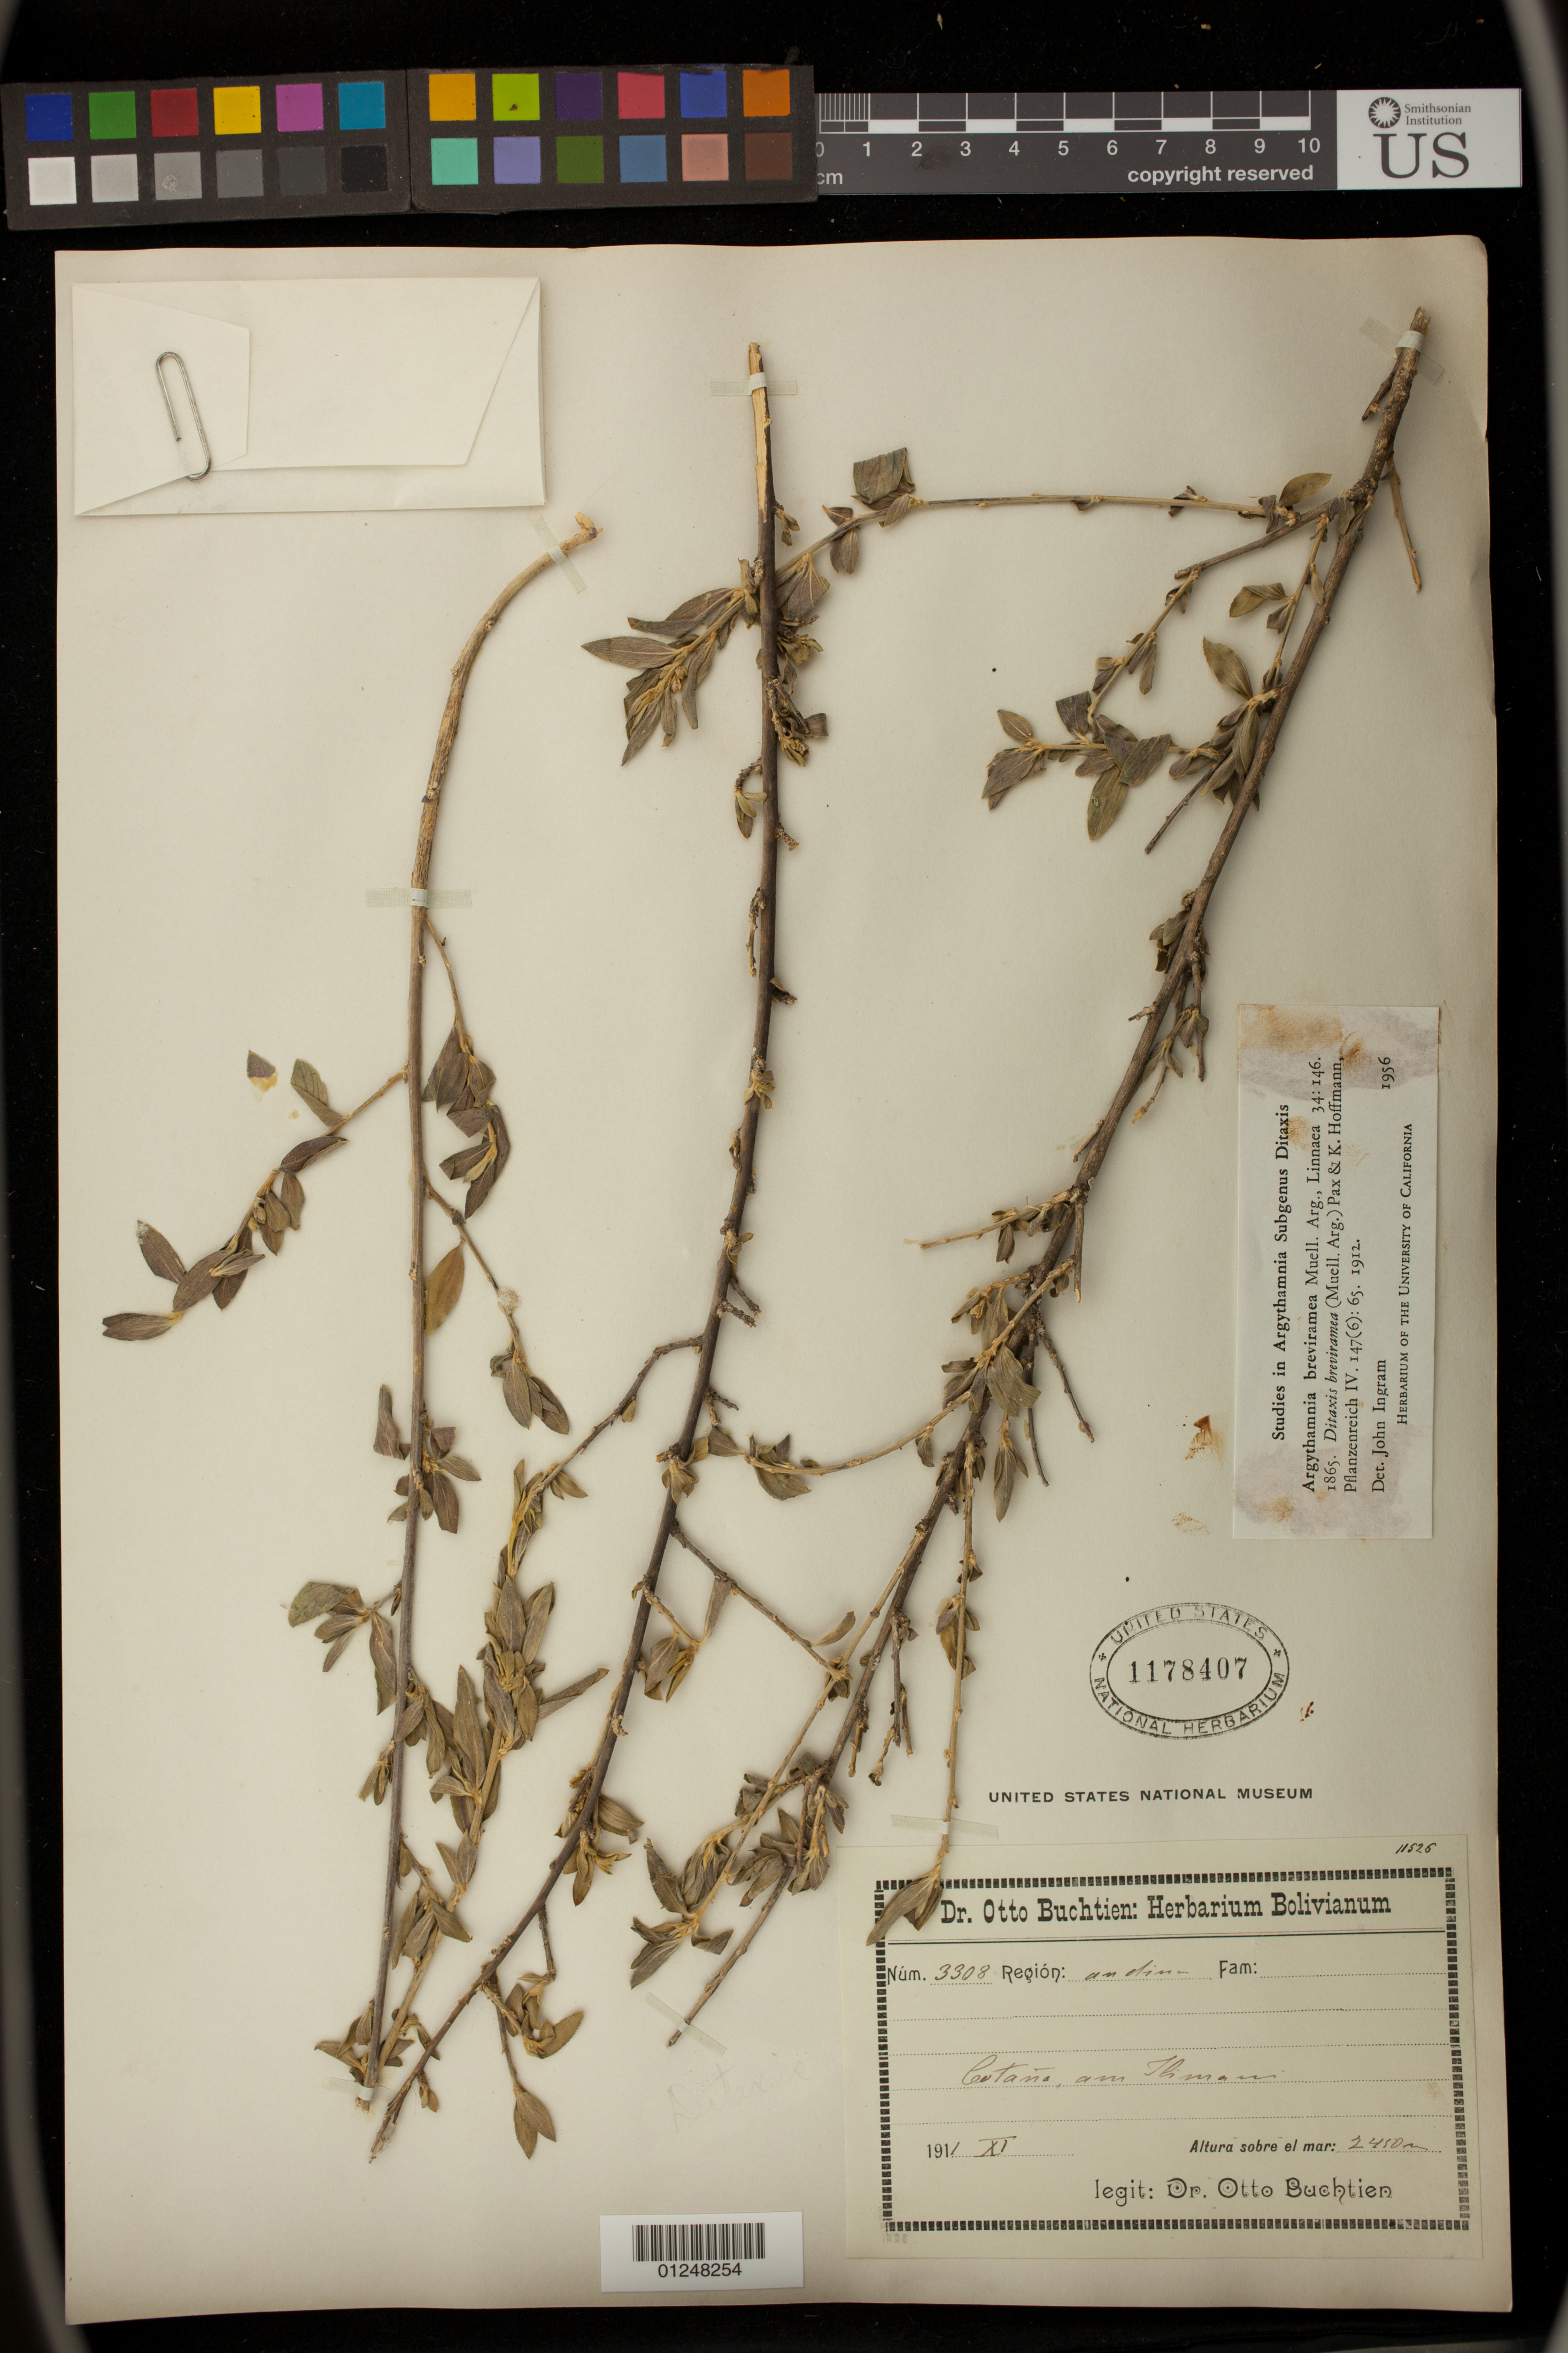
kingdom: Plantae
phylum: Tracheophyta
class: Magnoliopsida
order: Malpighiales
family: Euphorbiaceae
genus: Argythamnia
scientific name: Argythamnia breviramea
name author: Müll. Arg.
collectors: O. Buchtien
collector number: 3308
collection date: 1911-11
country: Bolivia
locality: Andina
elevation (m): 2450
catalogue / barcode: US 1178407